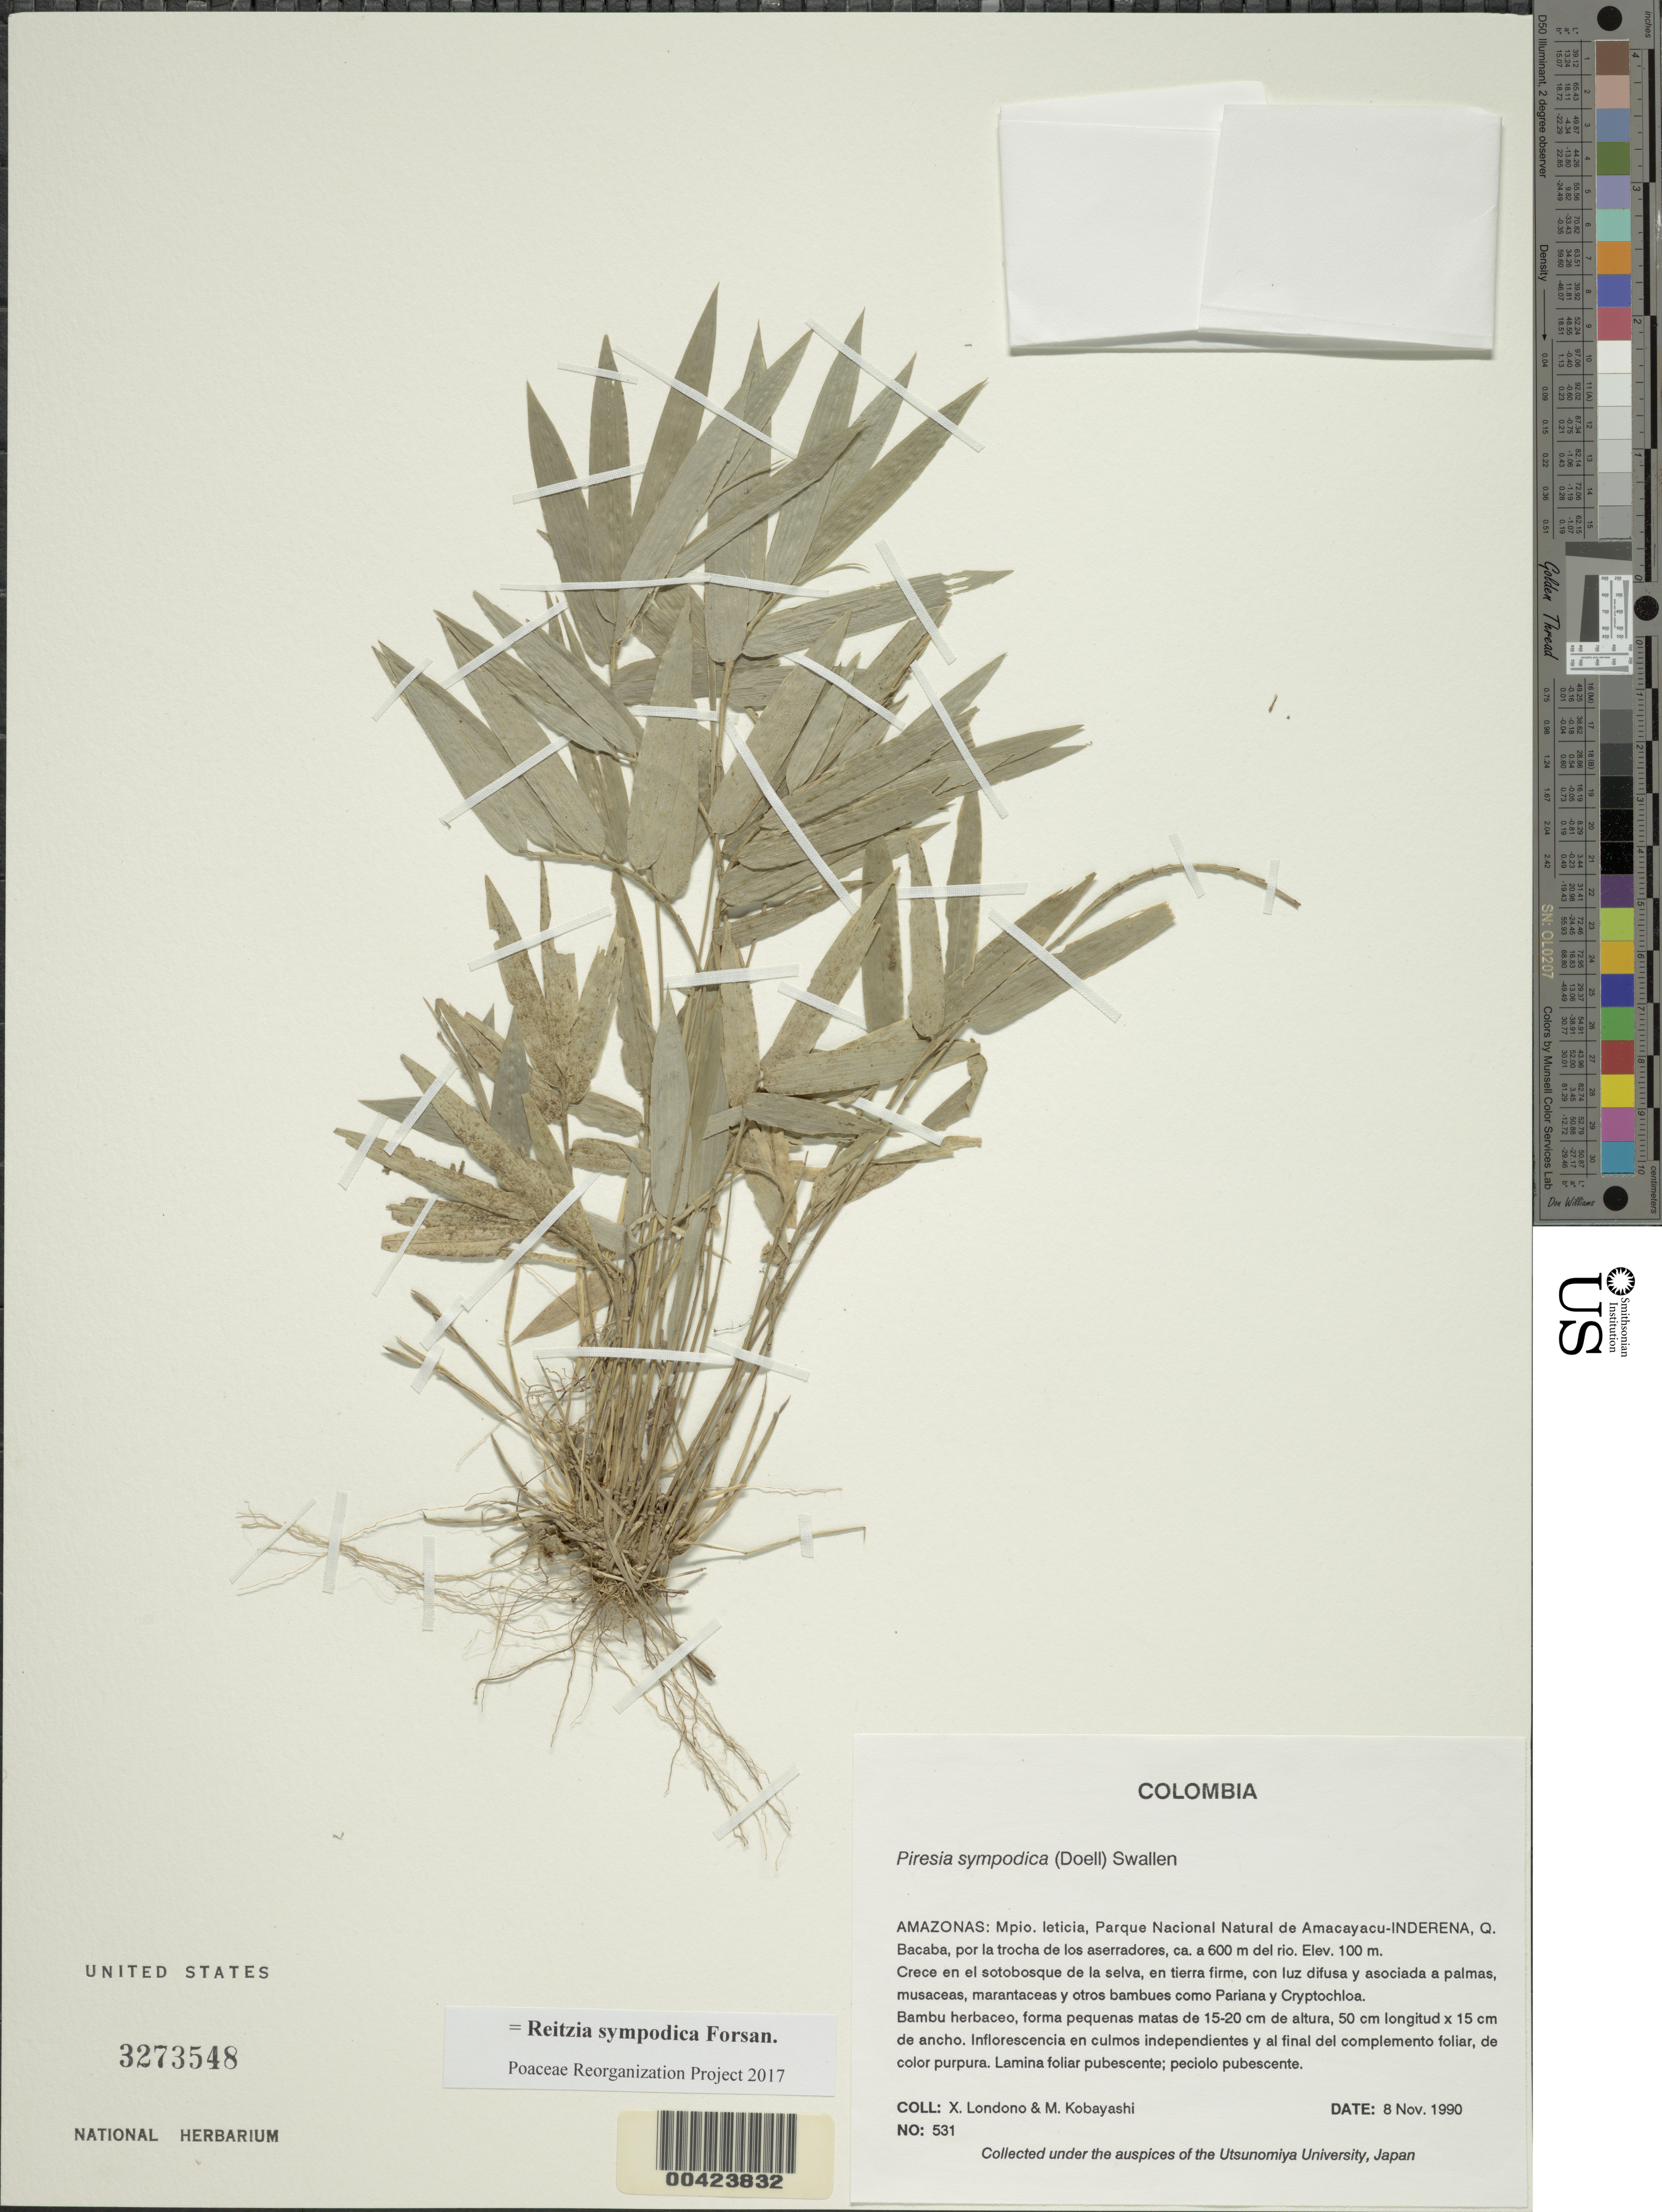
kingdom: Plantae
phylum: Tracheophyta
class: Liliopsida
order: Poales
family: Poaceae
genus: Reitzia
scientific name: Reitzia sympodica ined. 2019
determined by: Poaceae Reorganization Project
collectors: X. Londoño & M. Kobayashi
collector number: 531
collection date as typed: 08 Nov 1990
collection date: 1990-11-08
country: Colombia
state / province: Amazônas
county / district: Leticia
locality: Parque Nacional Natural de Amaca-Yacu - Inderena, Quebrada Bacaba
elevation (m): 100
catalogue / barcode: US 3273548